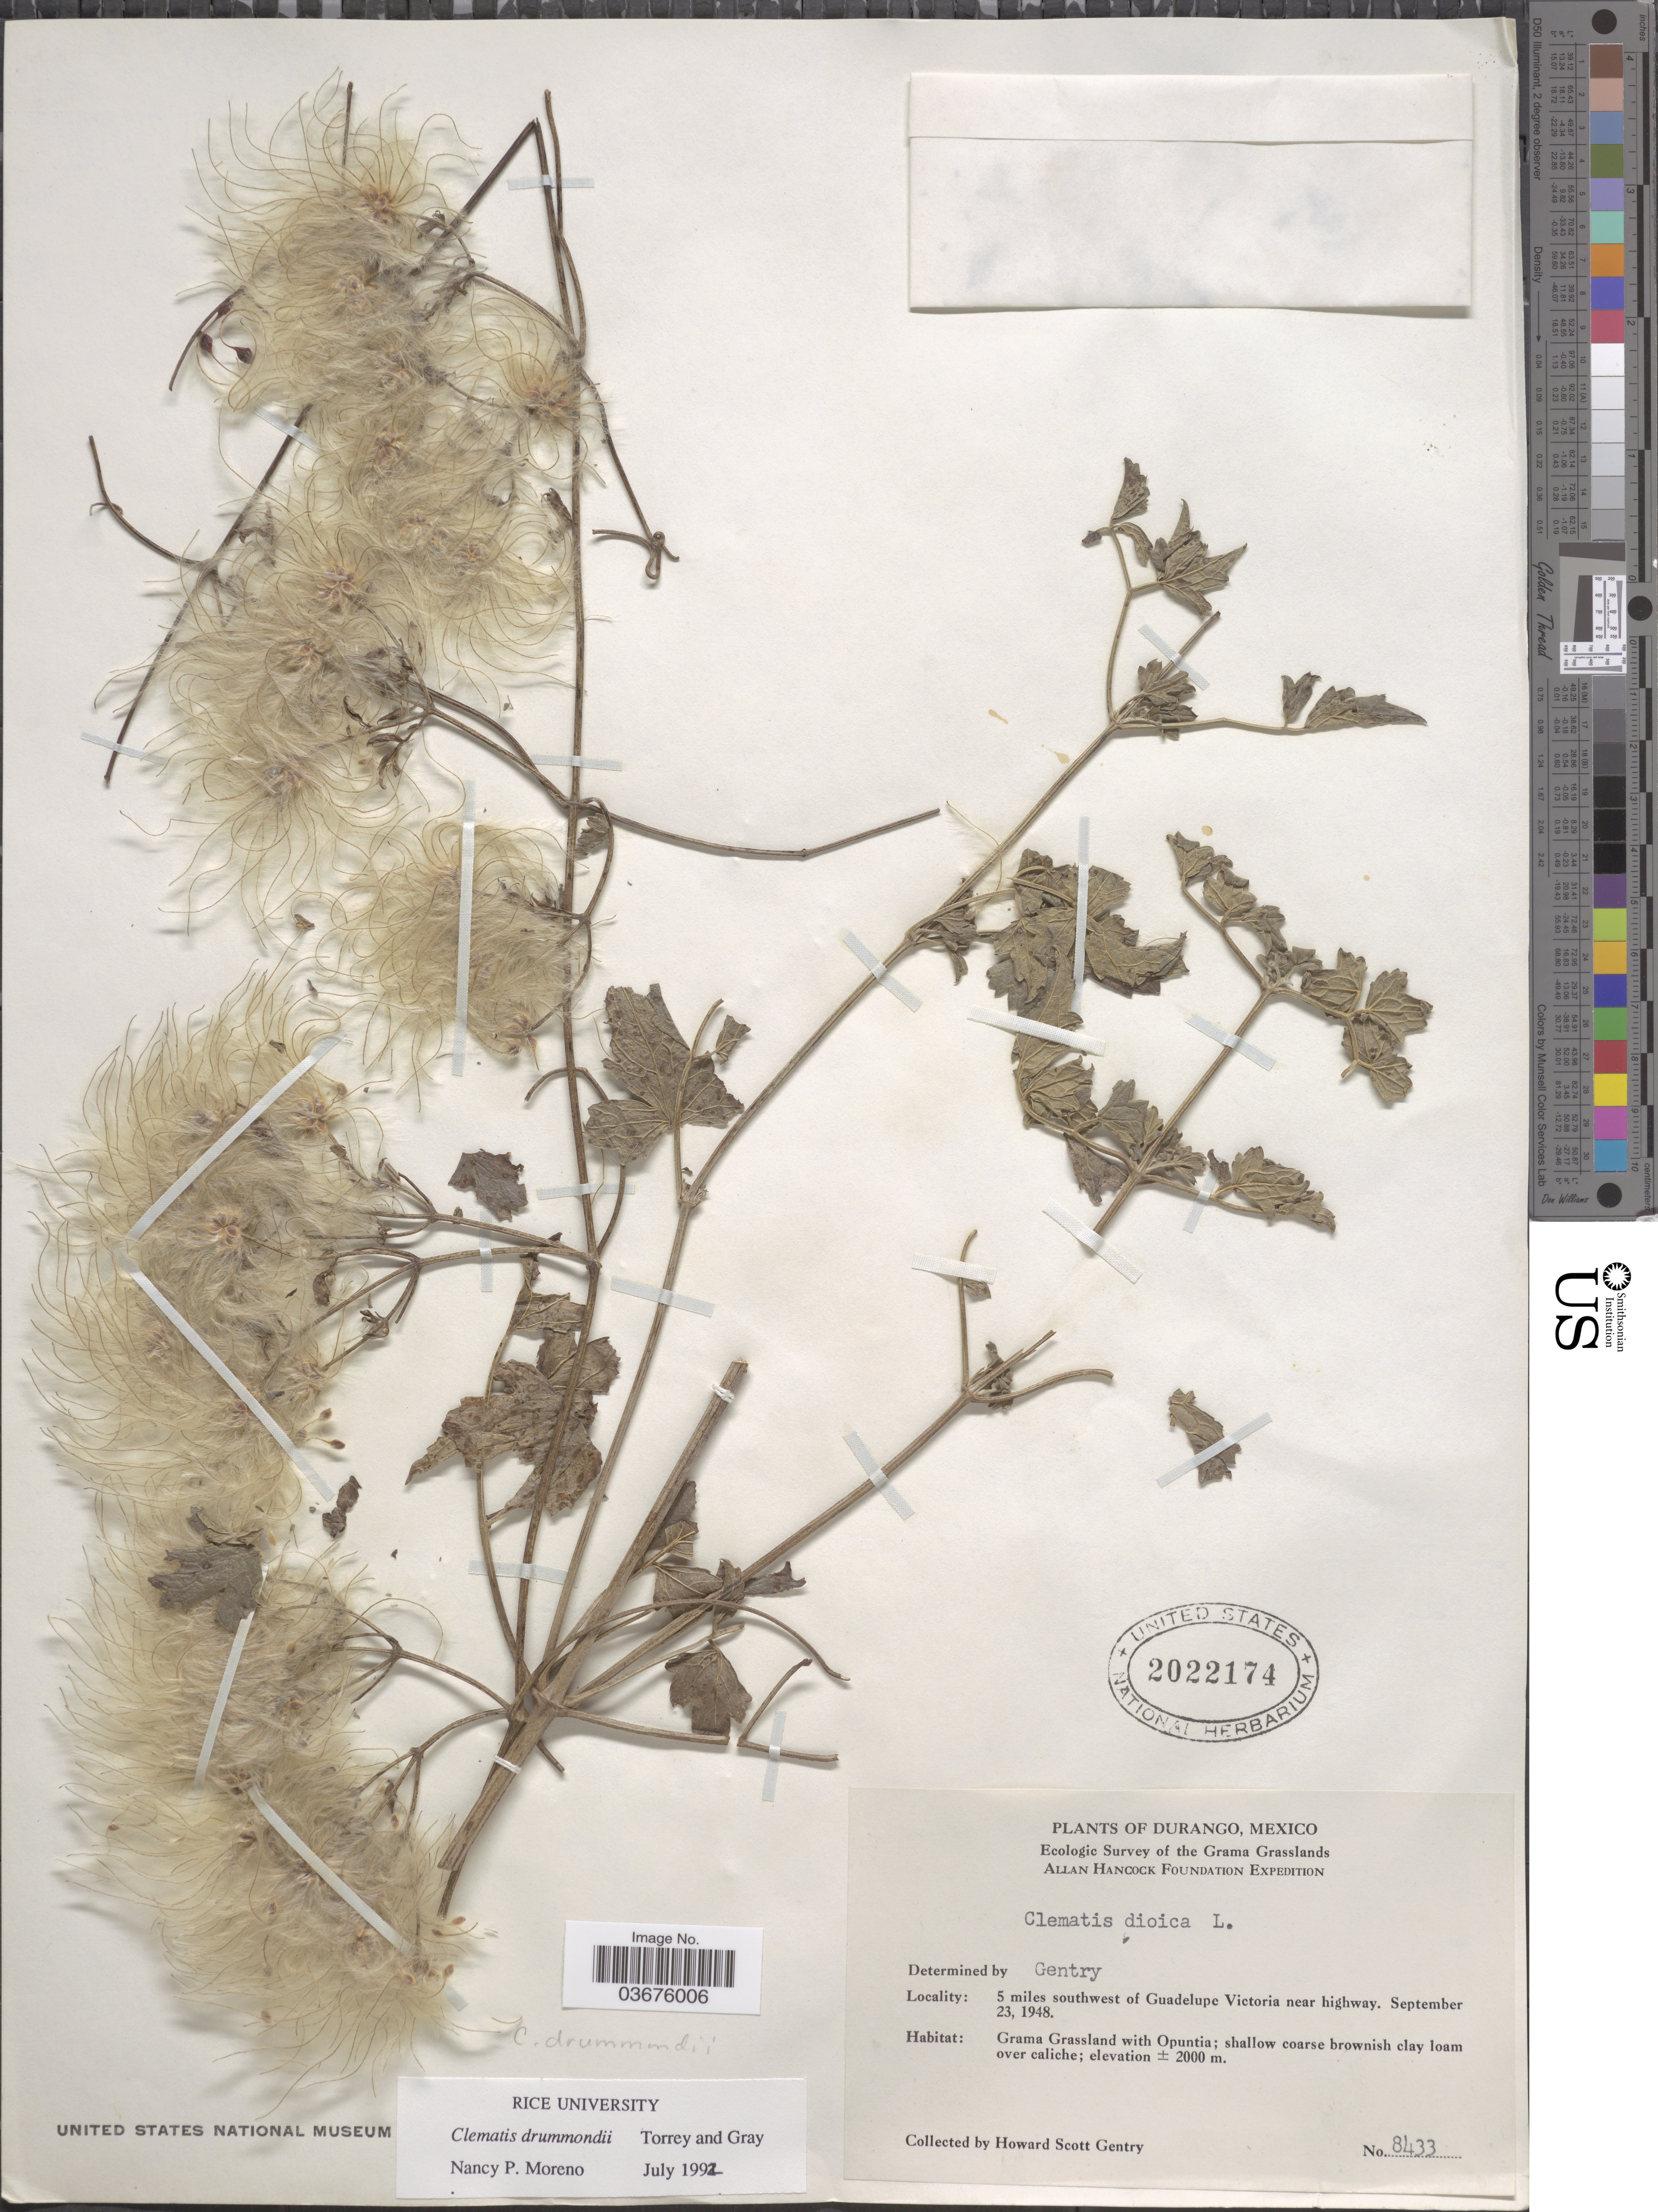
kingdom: Plantae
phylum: Tracheophyta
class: Magnoliopsida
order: Ranunculales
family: Ranunculaceae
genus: Clematis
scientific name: Clematis drummondii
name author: Torr. & A. Gray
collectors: H. S. Gentry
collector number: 8433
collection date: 1948-09-23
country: Mexico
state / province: Durango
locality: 5 miles southwest of Guadelupe Victoria near highway.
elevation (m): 2000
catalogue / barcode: US 2022174